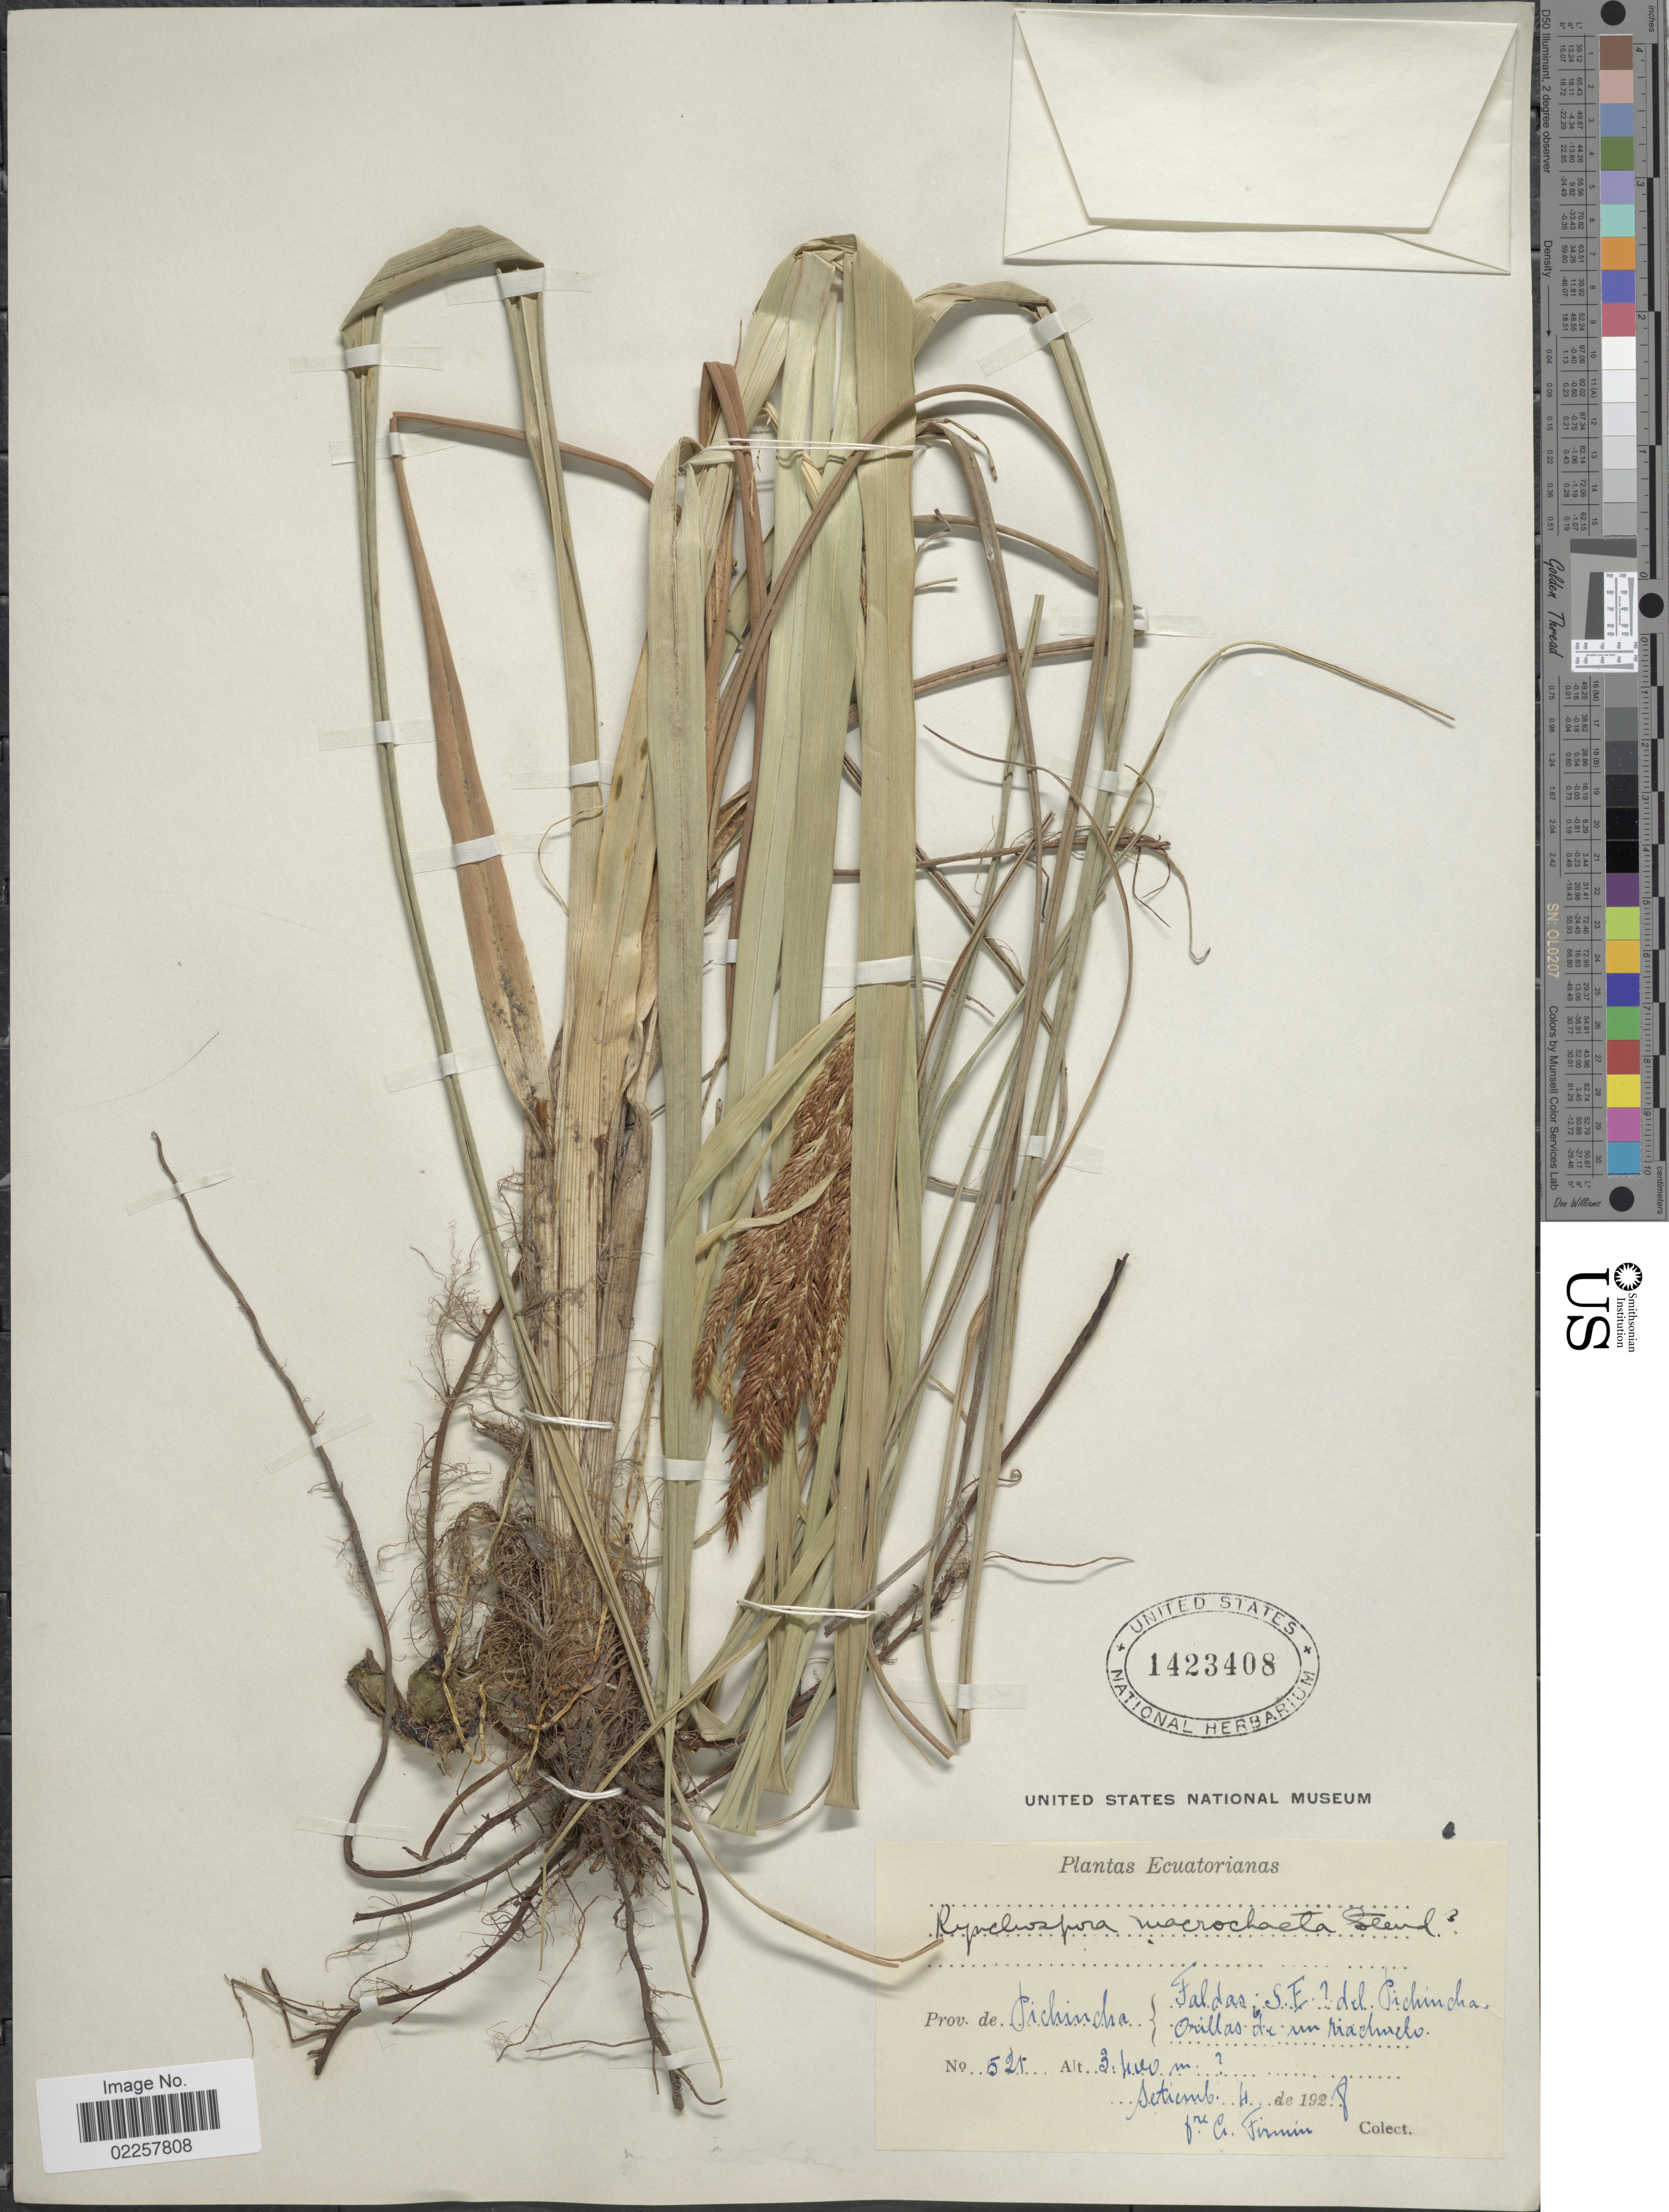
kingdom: Plantae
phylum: Tracheophyta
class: Liliopsida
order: Poales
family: Cyperaceae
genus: Rhynchospora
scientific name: Rhynchospora sp.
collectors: F. Firmin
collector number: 521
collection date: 1928-09-04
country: Ecuador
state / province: Pichincha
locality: Prov. de Pichincha, Faldas S.E del Pichincha, Orillas de un riachucho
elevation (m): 3400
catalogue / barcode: US 1423408